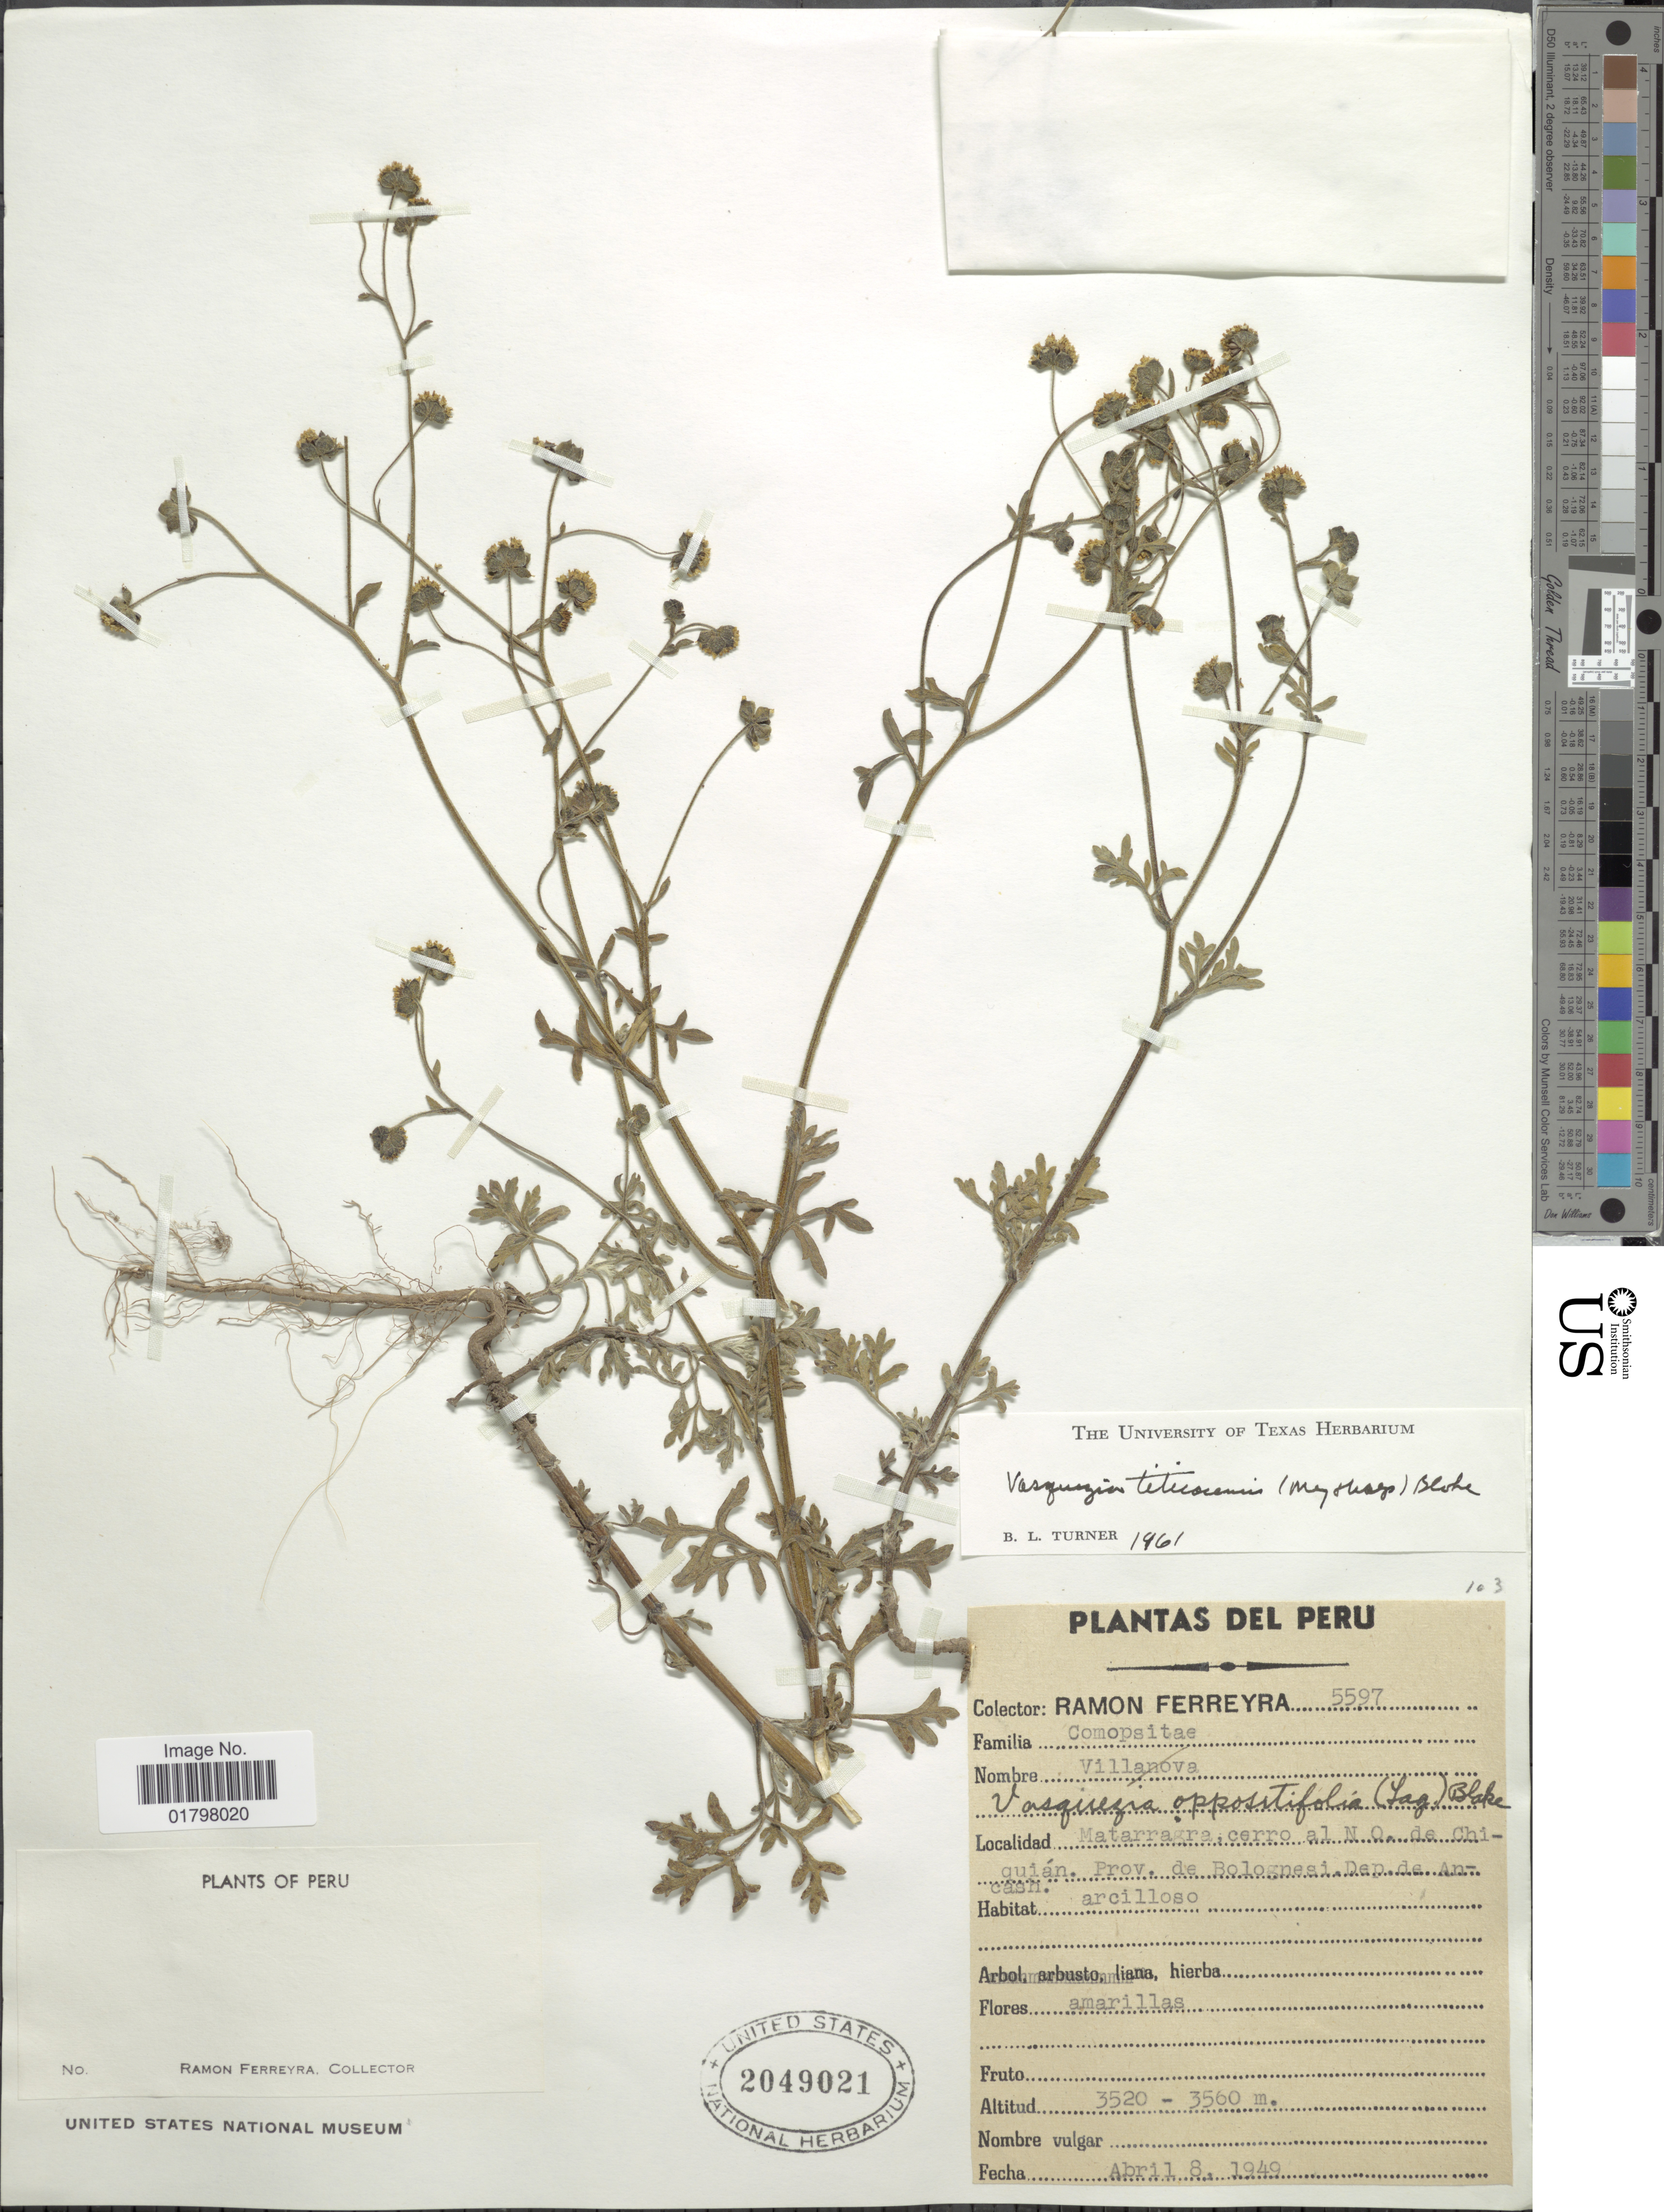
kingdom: Plantae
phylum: Tracheophyta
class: Magnoliopsida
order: Asterales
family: Asteraceae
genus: Vasquesia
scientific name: Vasquesia titicacensis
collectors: R. A. Ferreyra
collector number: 5597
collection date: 1949-04-08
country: Peru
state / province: Ancash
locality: Matarragra, cerro al N.O. de Chiquián. Prov. de Bolognesi. Dep. de Ancash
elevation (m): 3520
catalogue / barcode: US 2049021